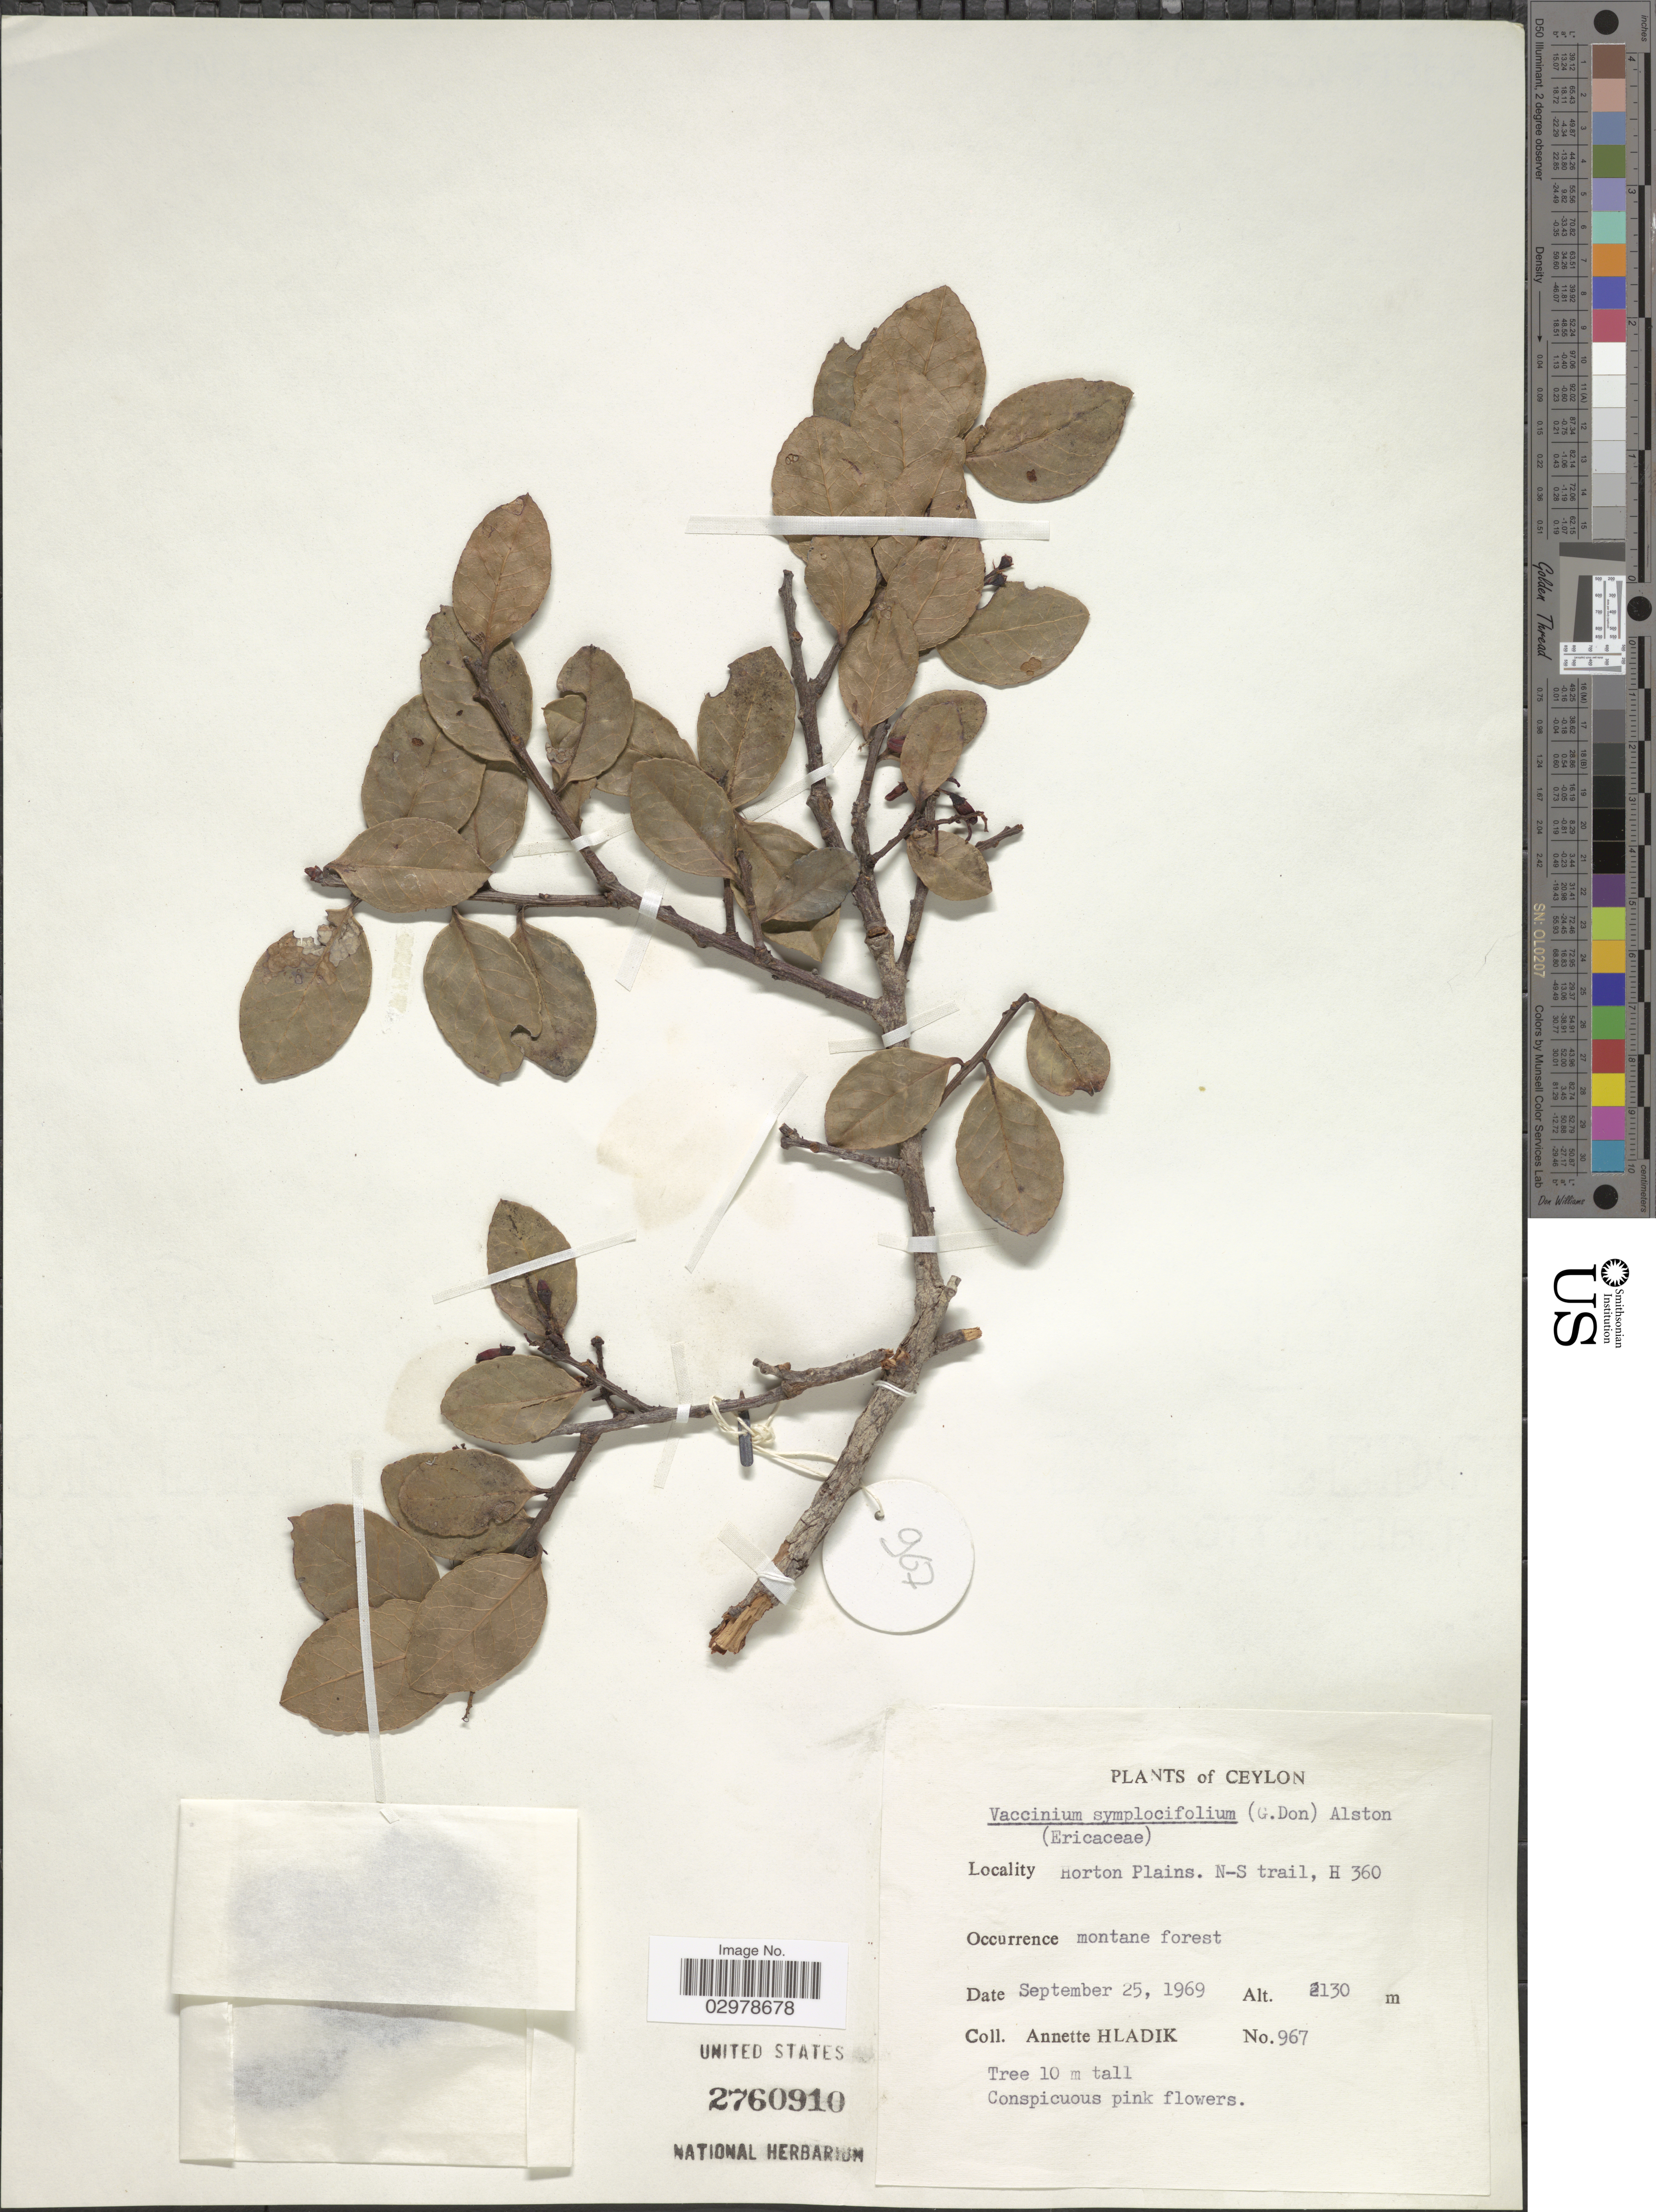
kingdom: Plantae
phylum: Tracheophyta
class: Magnoliopsida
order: Ericales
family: Ericaceae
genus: Vaccinium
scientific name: Vaccinium symplocifolium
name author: (D. Don ex G. Don) Alston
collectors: A. Hladik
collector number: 967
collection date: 1969-09-25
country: Sri Lanka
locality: Ceylon. Horton Plains. N-S trail, H 360.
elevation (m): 2130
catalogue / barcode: US 2760910